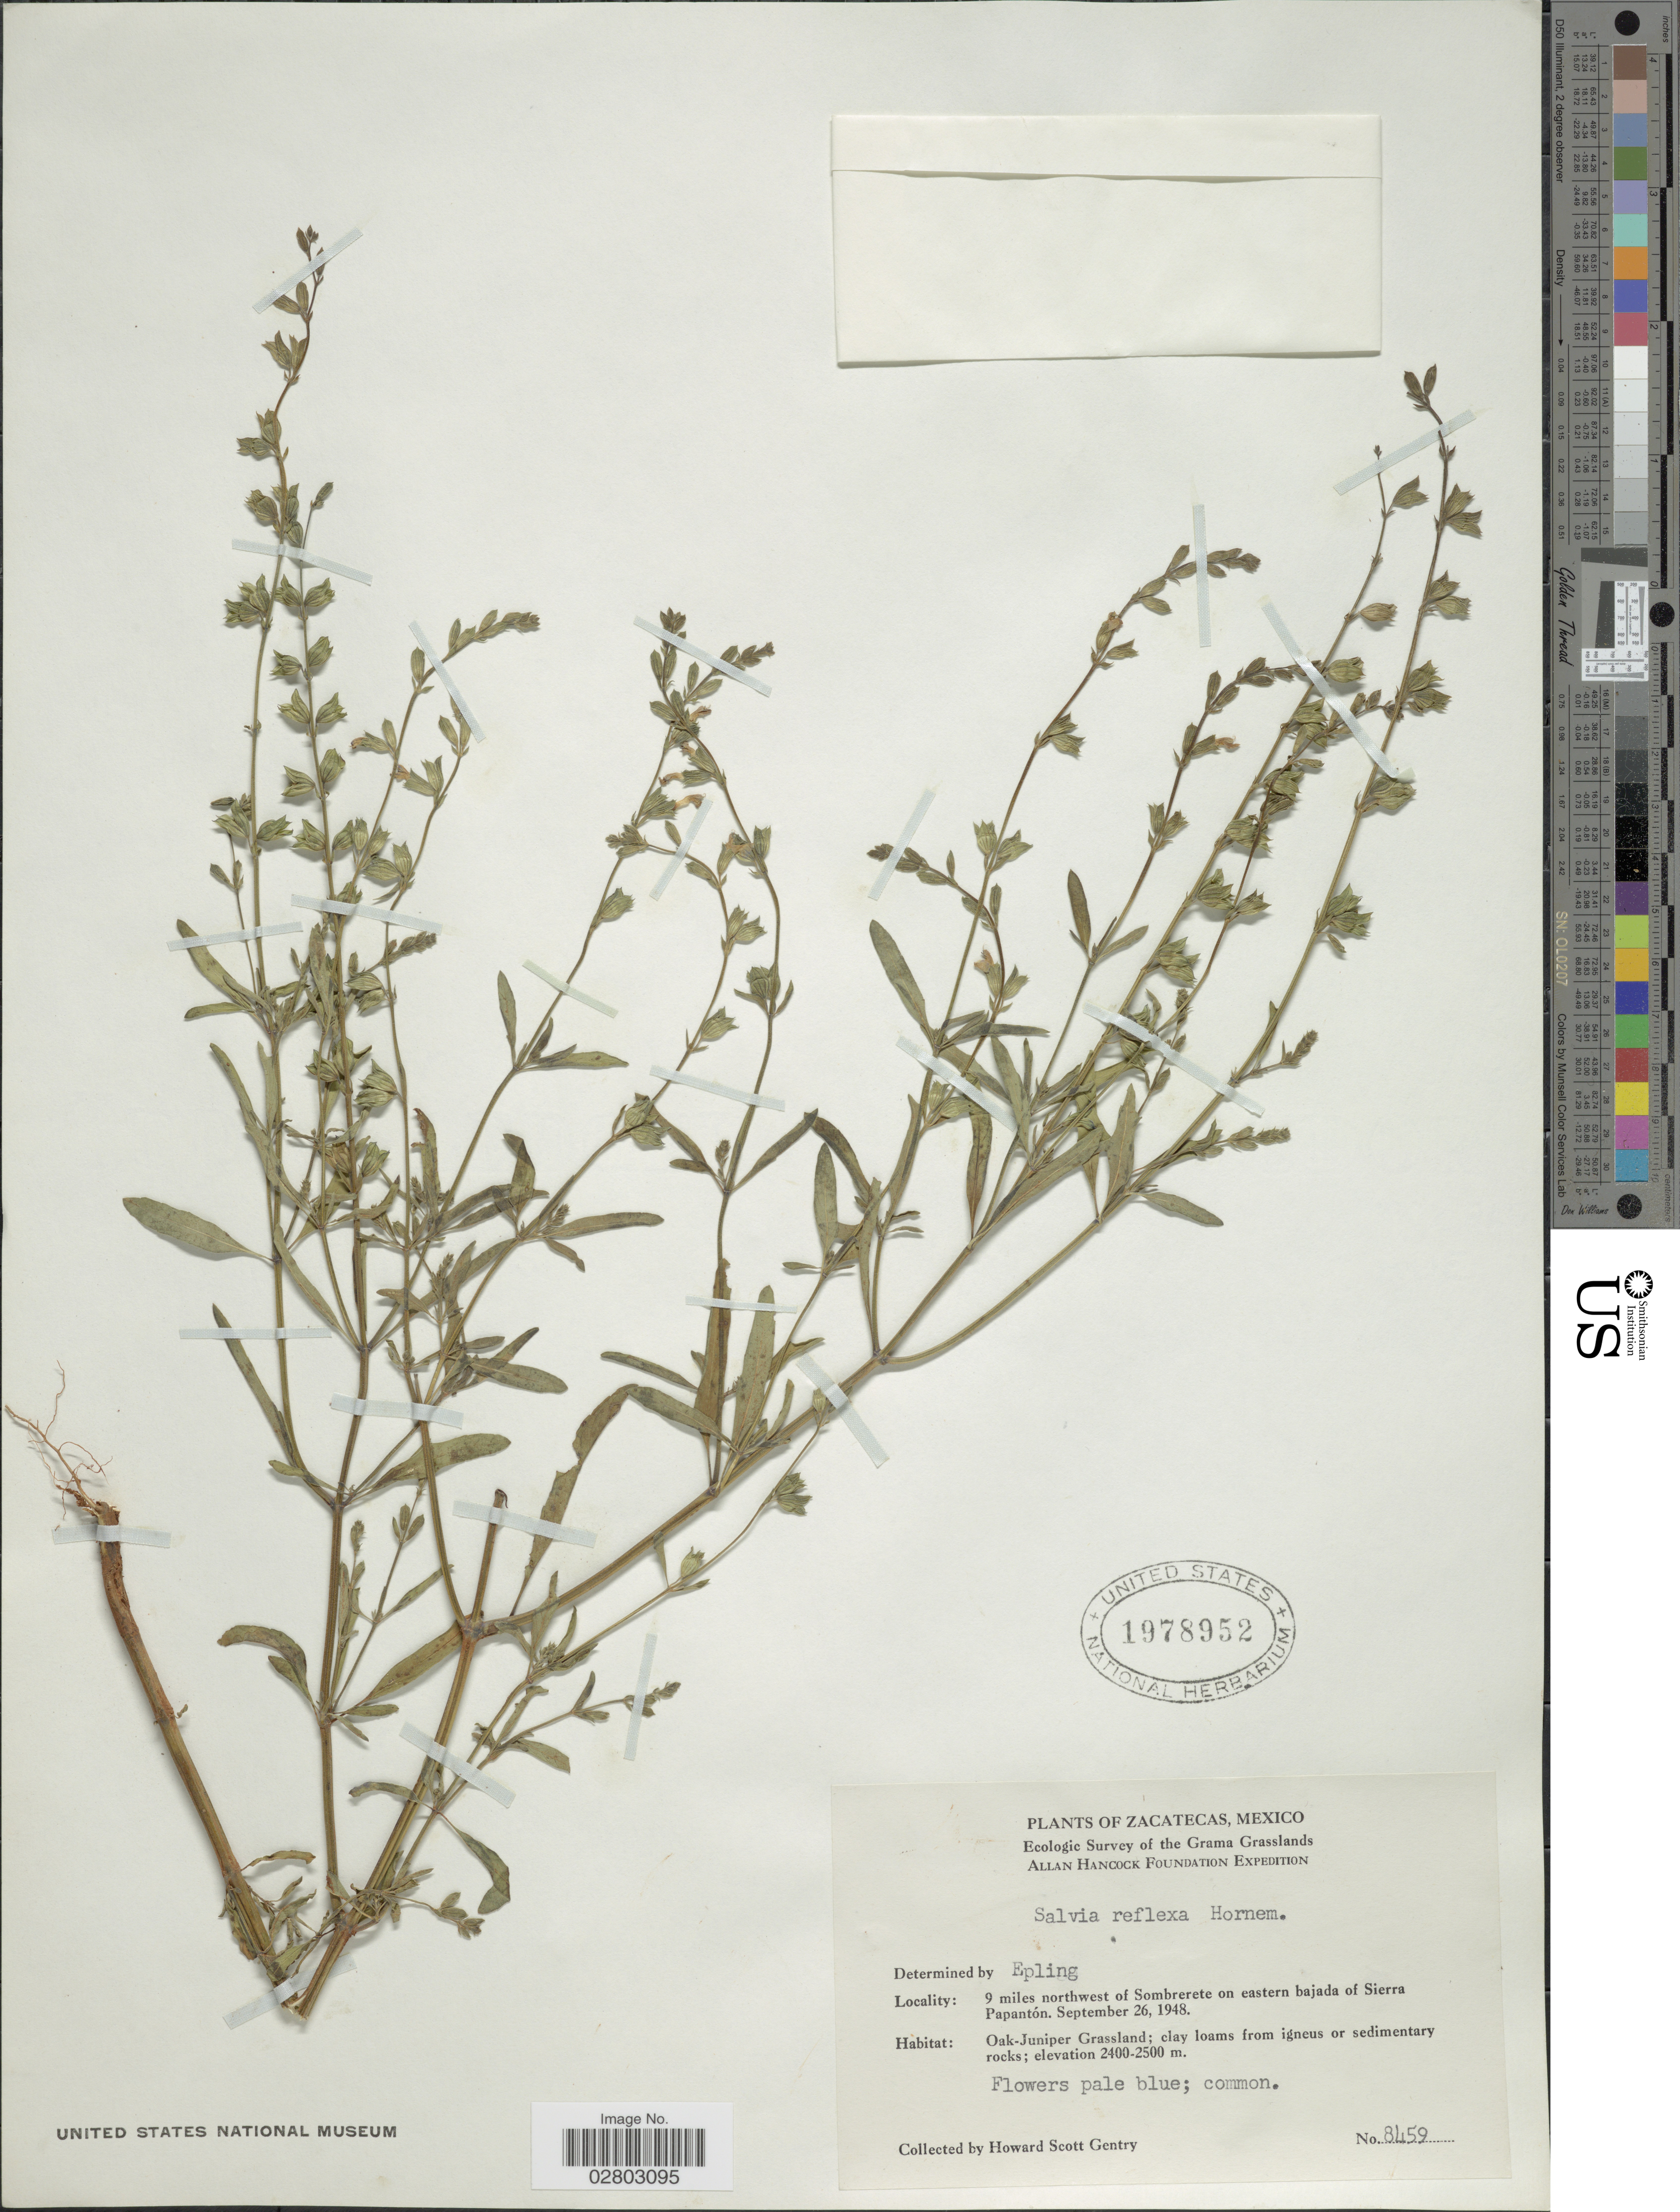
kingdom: Plantae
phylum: Tracheophyta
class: Magnoliopsida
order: Lamiales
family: Lamiaceae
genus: Salvia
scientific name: Salvia reflexa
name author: Hornem.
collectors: H. S. Gentry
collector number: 8459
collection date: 1948-09-26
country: Mexico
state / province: Zacatecas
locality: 9 miles northwest of Sombrerete on eastern bajada of Sierra Papantón.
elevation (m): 2400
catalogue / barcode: US 1978952